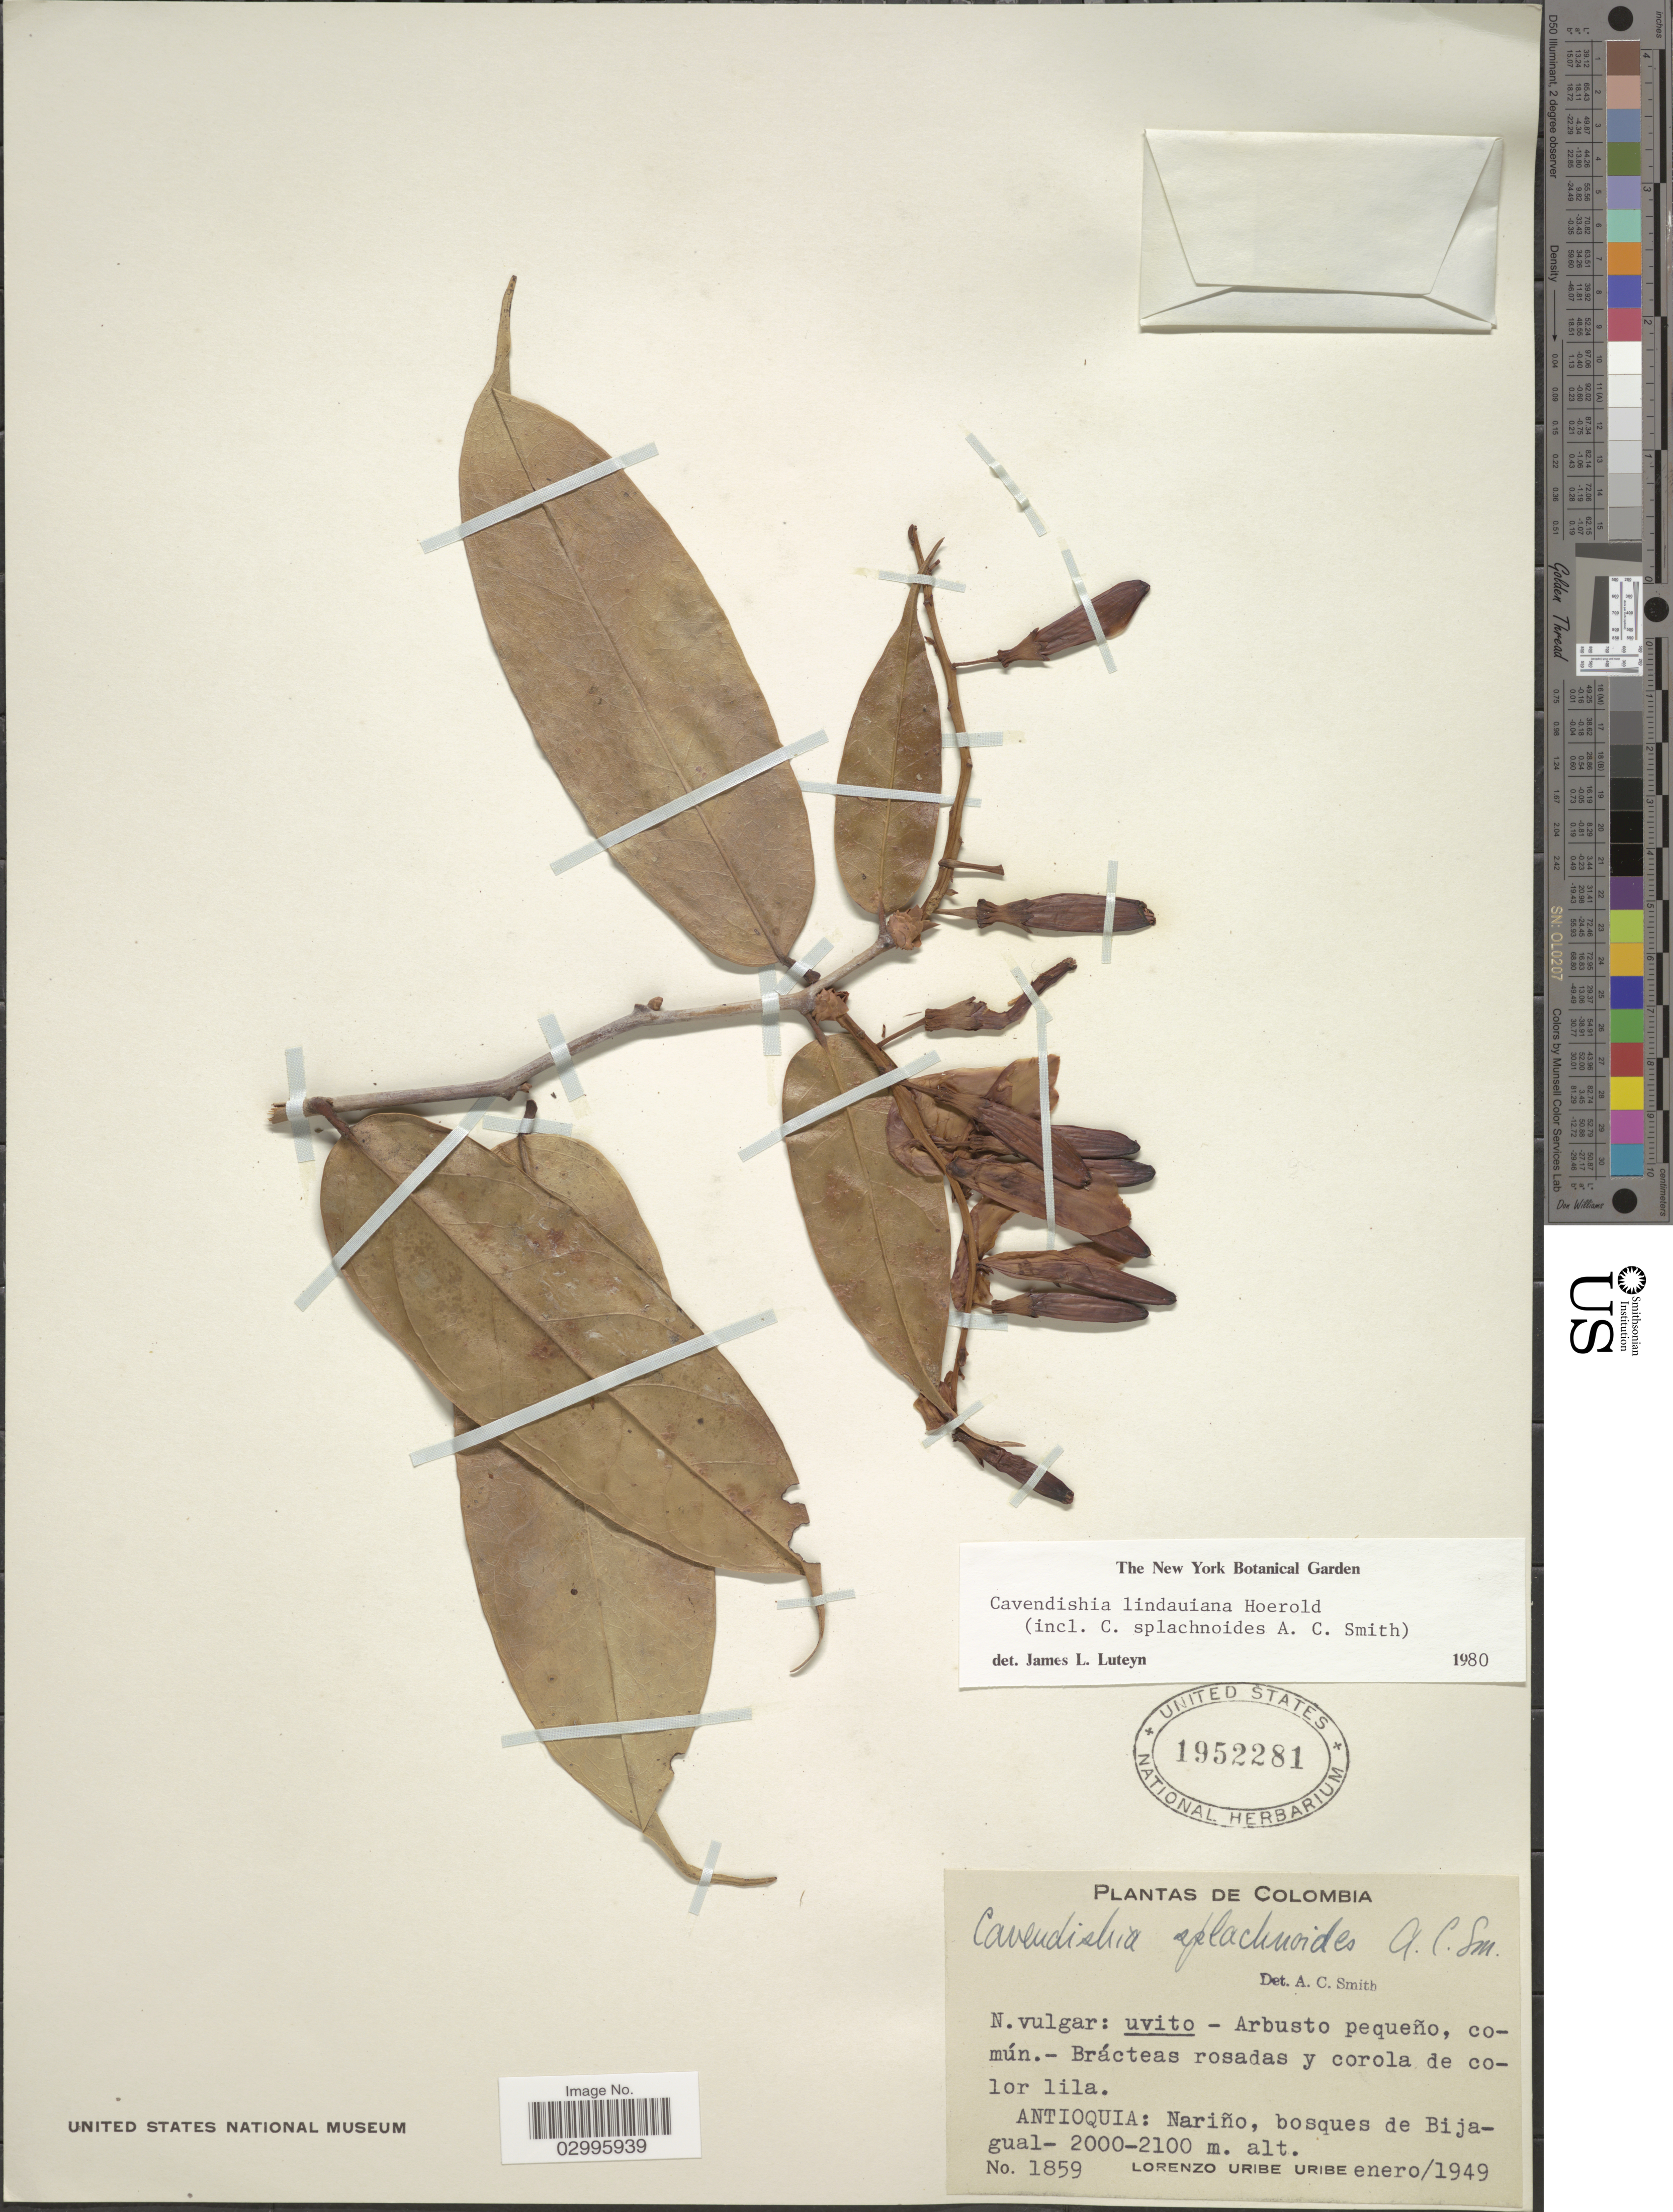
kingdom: Plantae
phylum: Tracheophyta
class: Magnoliopsida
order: Ericales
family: Ericaceae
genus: Cavendishia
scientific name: Cavendishia lindauiana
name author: Hoerold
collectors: L. Uribe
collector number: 1859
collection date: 1949-01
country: Colombia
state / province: Antioquia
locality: Nariño, bosques de Bijagual.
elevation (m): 2000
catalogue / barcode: US 1952281